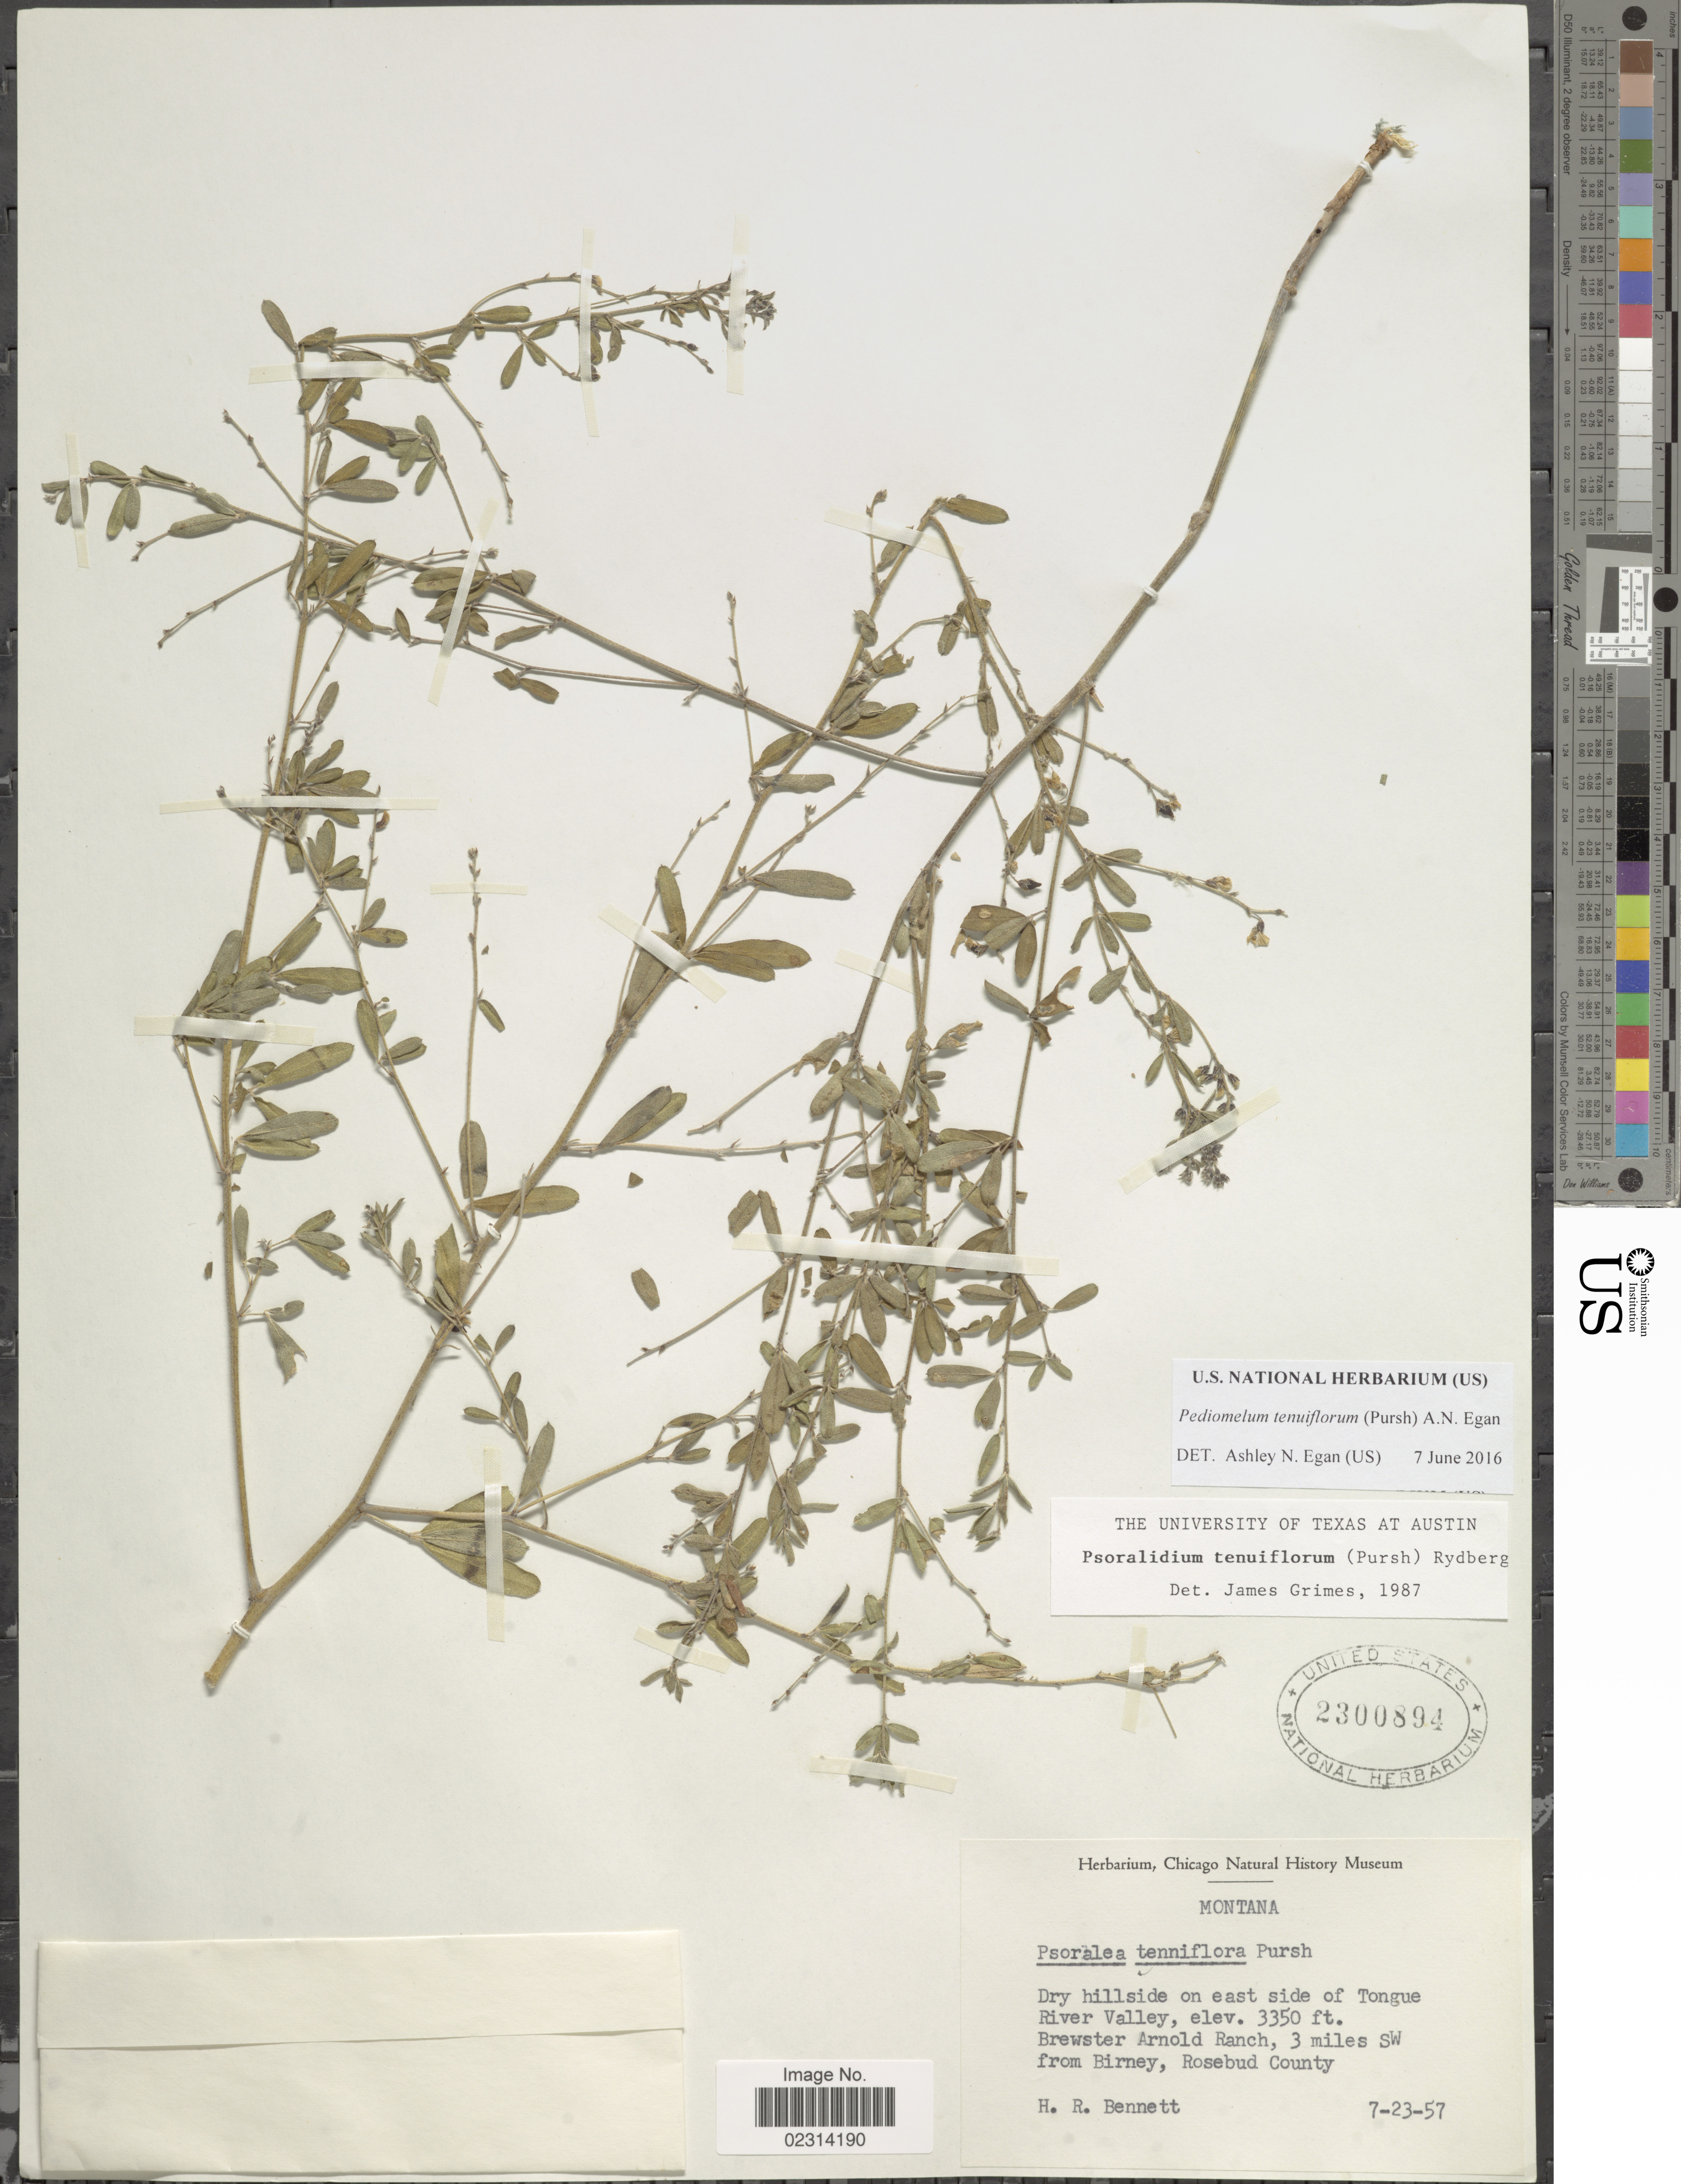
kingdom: Plantae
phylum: Tracheophyta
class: Magnoliopsida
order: Fabales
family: Fabaceae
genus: Psoralidium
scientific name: Psoralidium tenuiflorum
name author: (Pursh) Rydb.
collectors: H. R. Bennett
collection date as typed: Transcribed d/m/y: 23/7/57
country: United States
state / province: Montana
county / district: Rosebud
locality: East side of Tongue River Valley, Brewster Arnold Ranch, 3 miles SW from Birney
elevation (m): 1021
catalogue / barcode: US 2300894